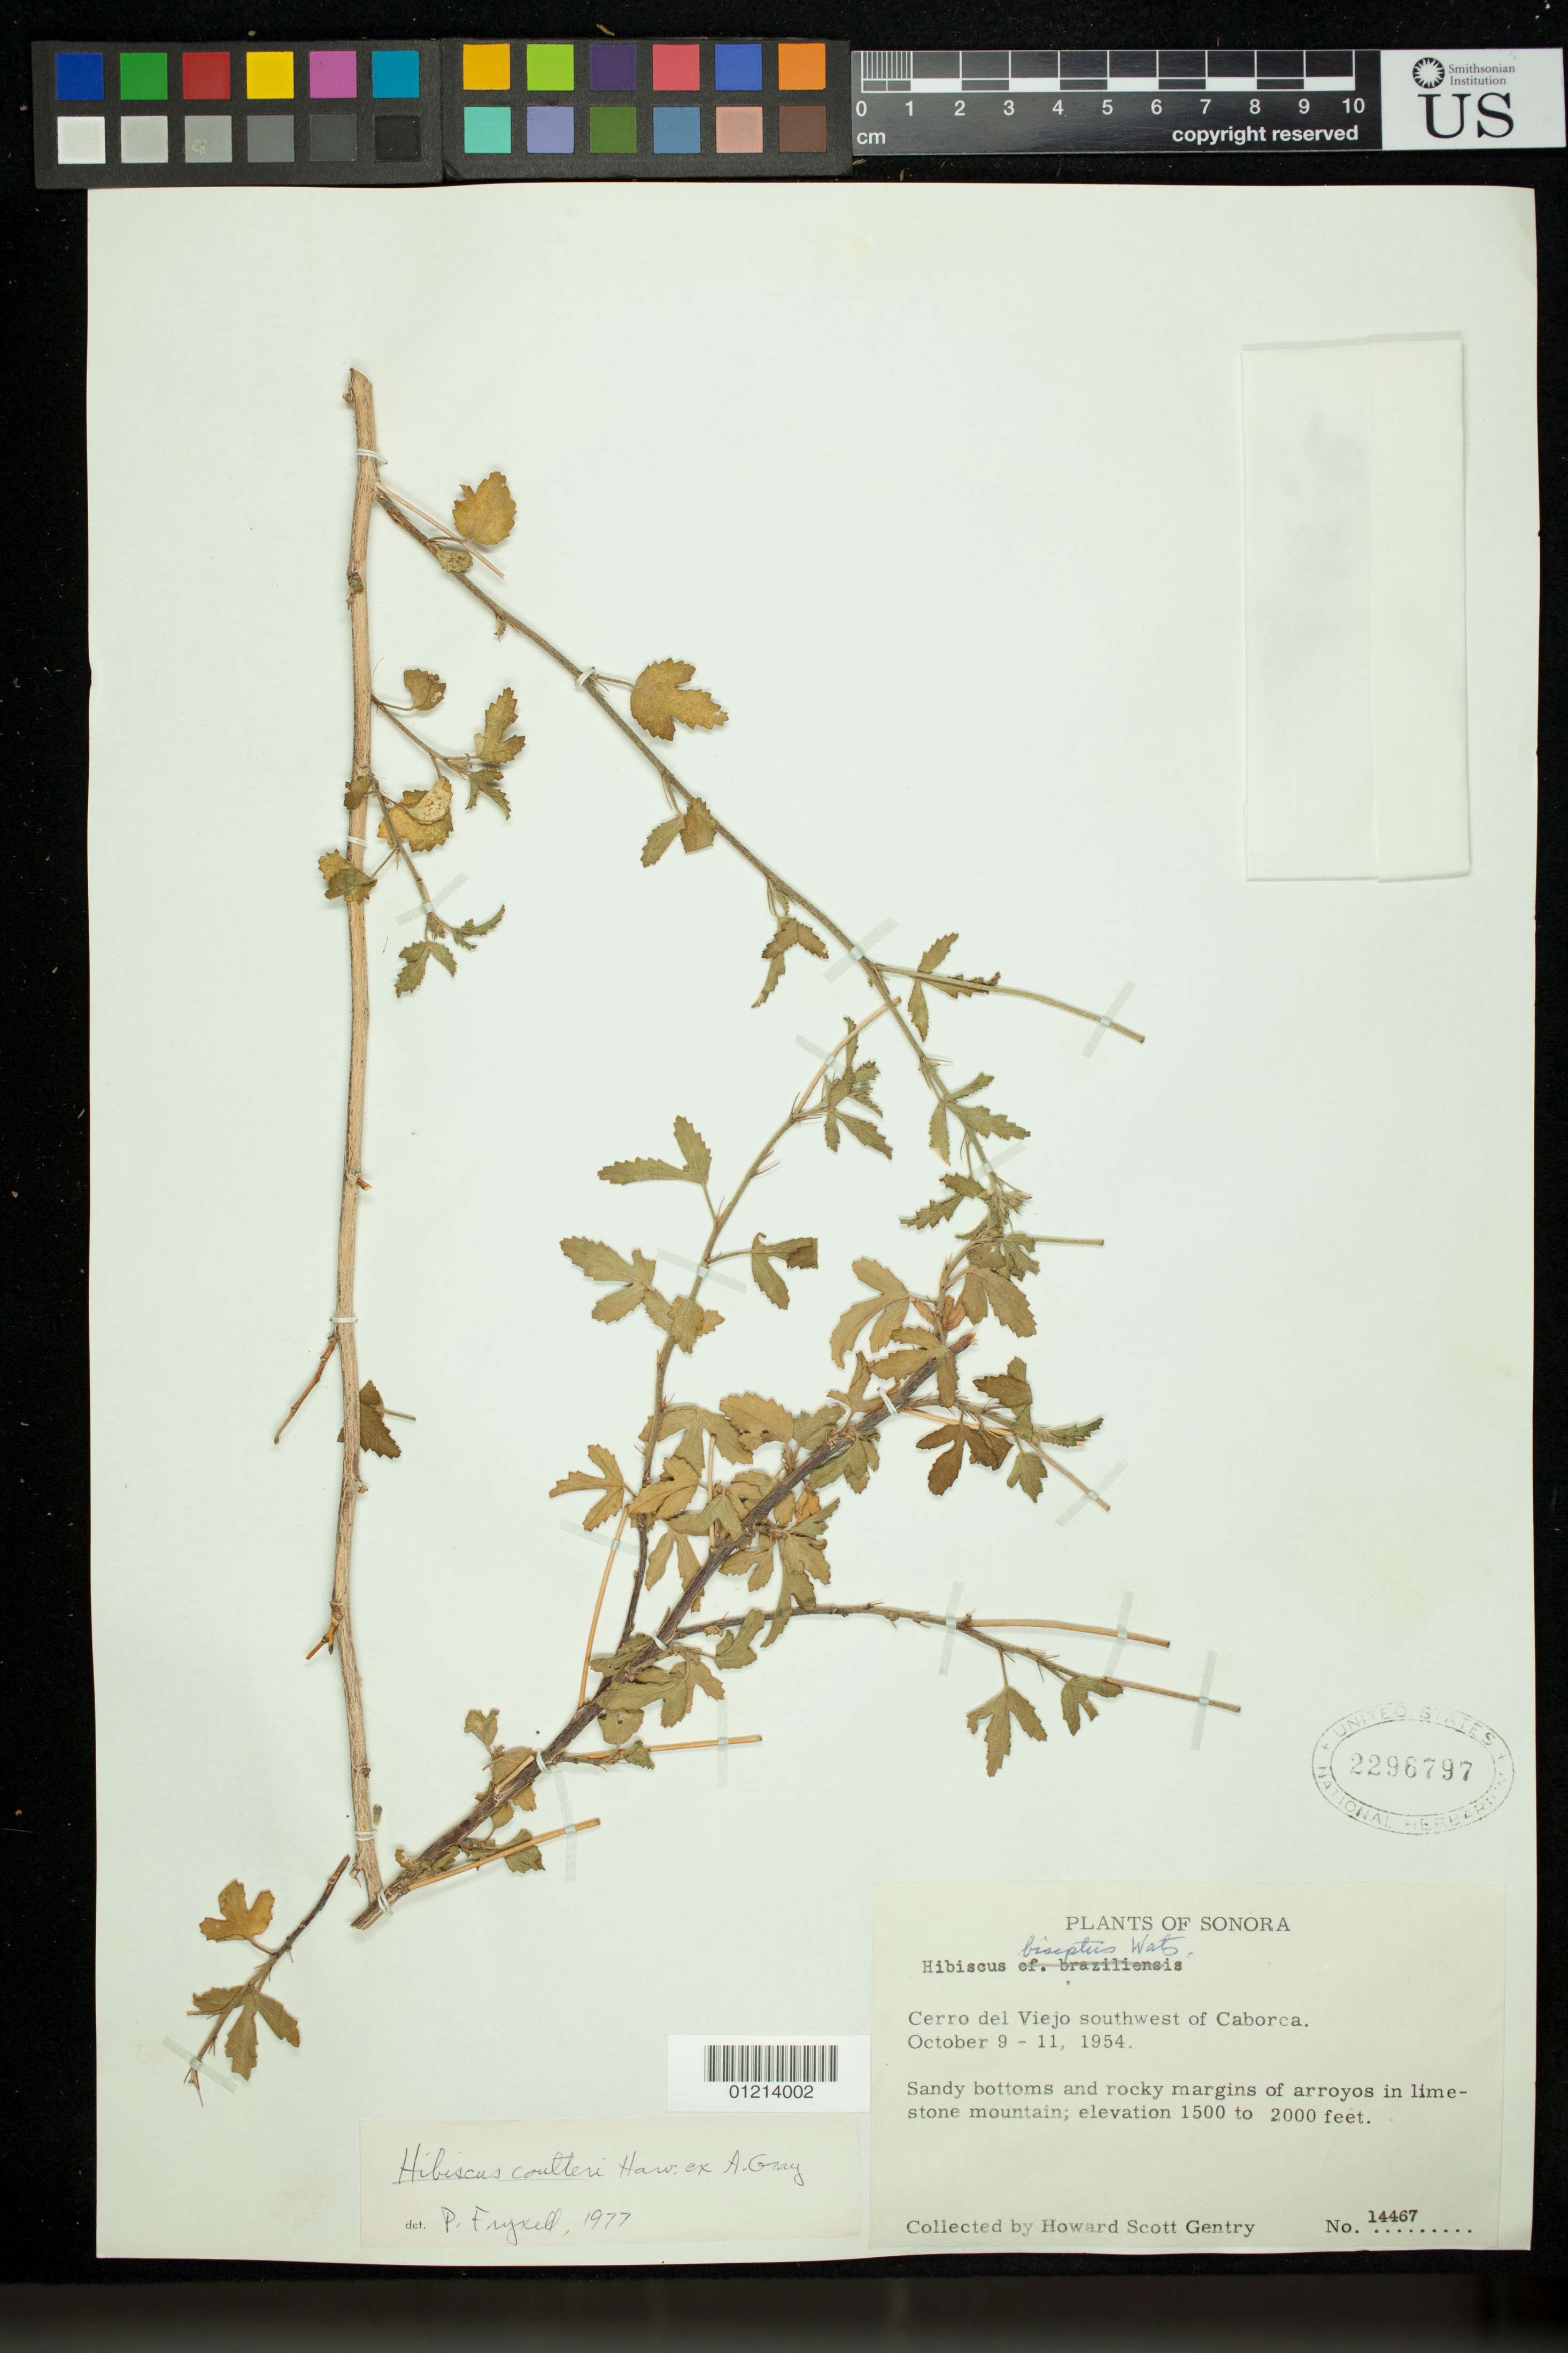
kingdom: Plantae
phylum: Tracheophyta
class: Magnoliopsida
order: Malvales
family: Malvaceae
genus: Hibiscus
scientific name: Hibiscus coulteri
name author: Harv. ex A. Gray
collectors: H. S. Gentry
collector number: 14467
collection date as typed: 09 Oct 1954 to 11 Oct 1954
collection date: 1954-10-09/1954-10-11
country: Mexico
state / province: Sonora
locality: Cerro del Viejo southwest of Caborca.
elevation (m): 457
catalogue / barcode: US 2296797